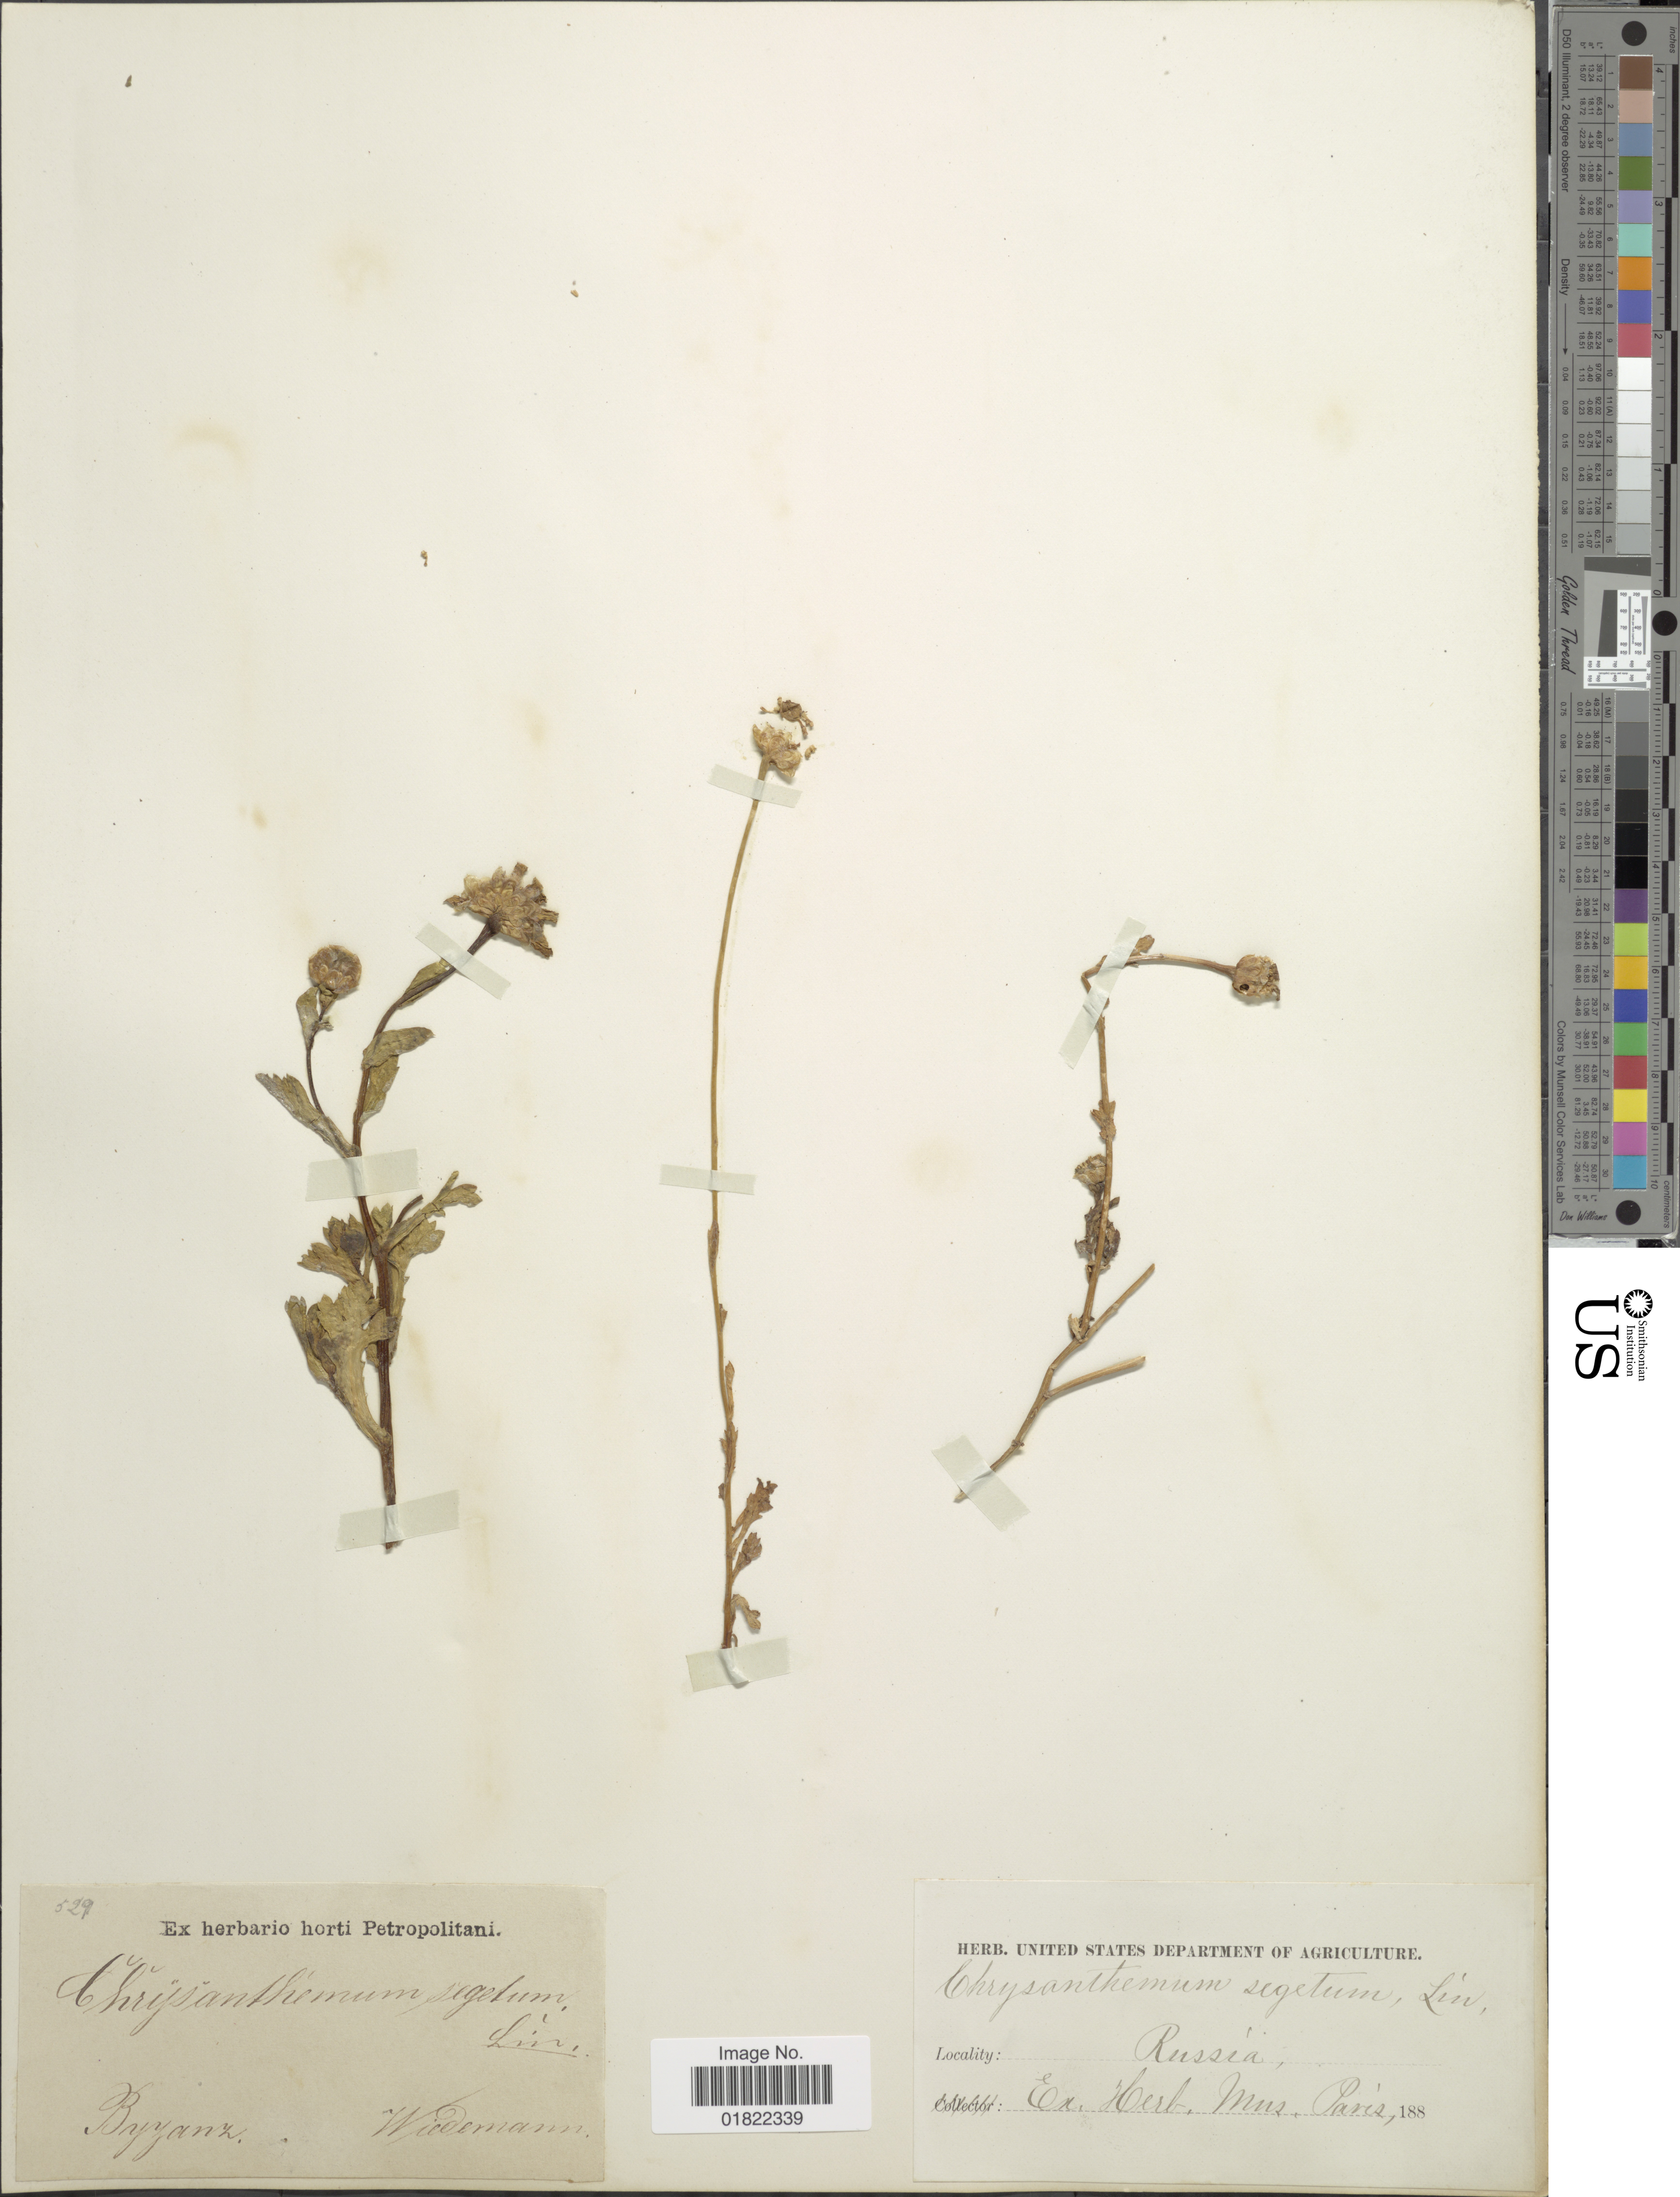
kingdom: Plantae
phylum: Tracheophyta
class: Magnoliopsida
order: Asterales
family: Asteraceae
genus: Chrysanthemum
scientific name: Chrysanthemum segetum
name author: L.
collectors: -. Wredemann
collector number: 529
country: Turkey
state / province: Istanbul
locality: Byzanz